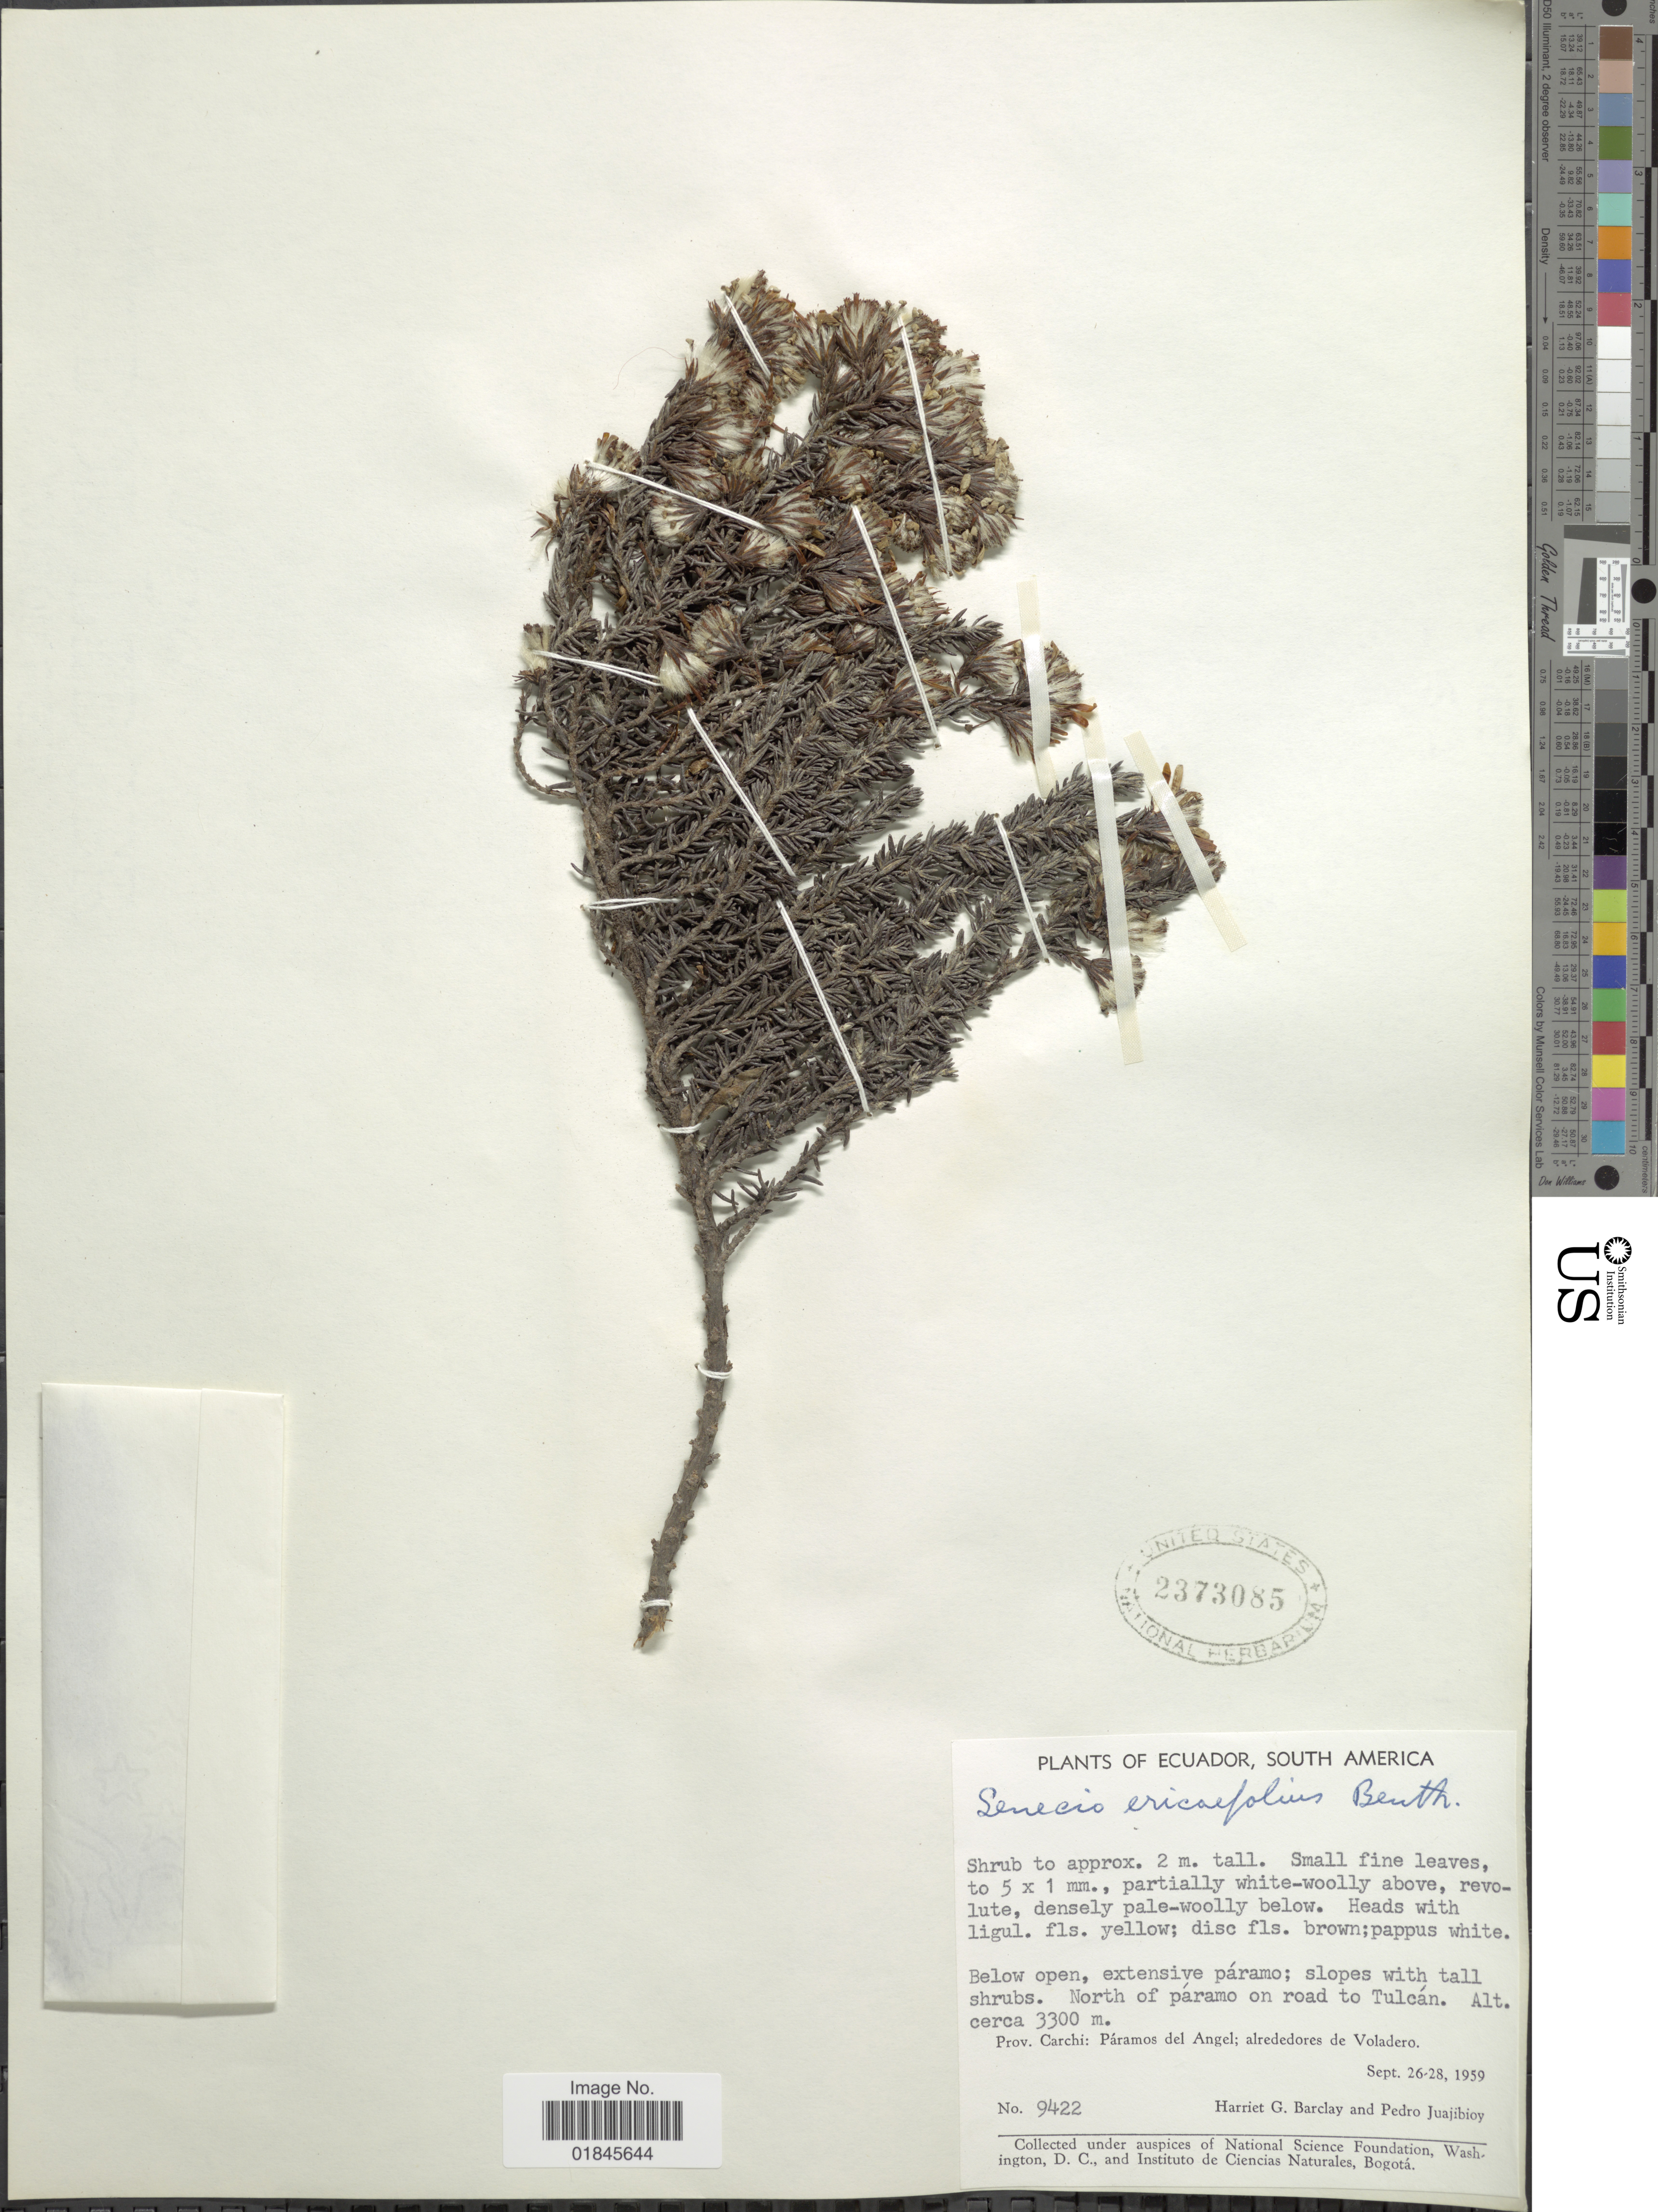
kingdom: Plantae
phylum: Tracheophyta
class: Magnoliopsida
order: Asterales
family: Asteraceae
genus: Pentacalia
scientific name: Pentacalia peruviana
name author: (Pers.) Cuatrec.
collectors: H. G. Barclay & P. Juajibioy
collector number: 9422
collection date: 1959-09-26/1959-09-28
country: Ecuador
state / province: Carchi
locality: North of páramo on road to Tulcán. Prov. Carchi: Páramos del Angel; alrededores de Voladero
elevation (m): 3300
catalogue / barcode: US 2373085